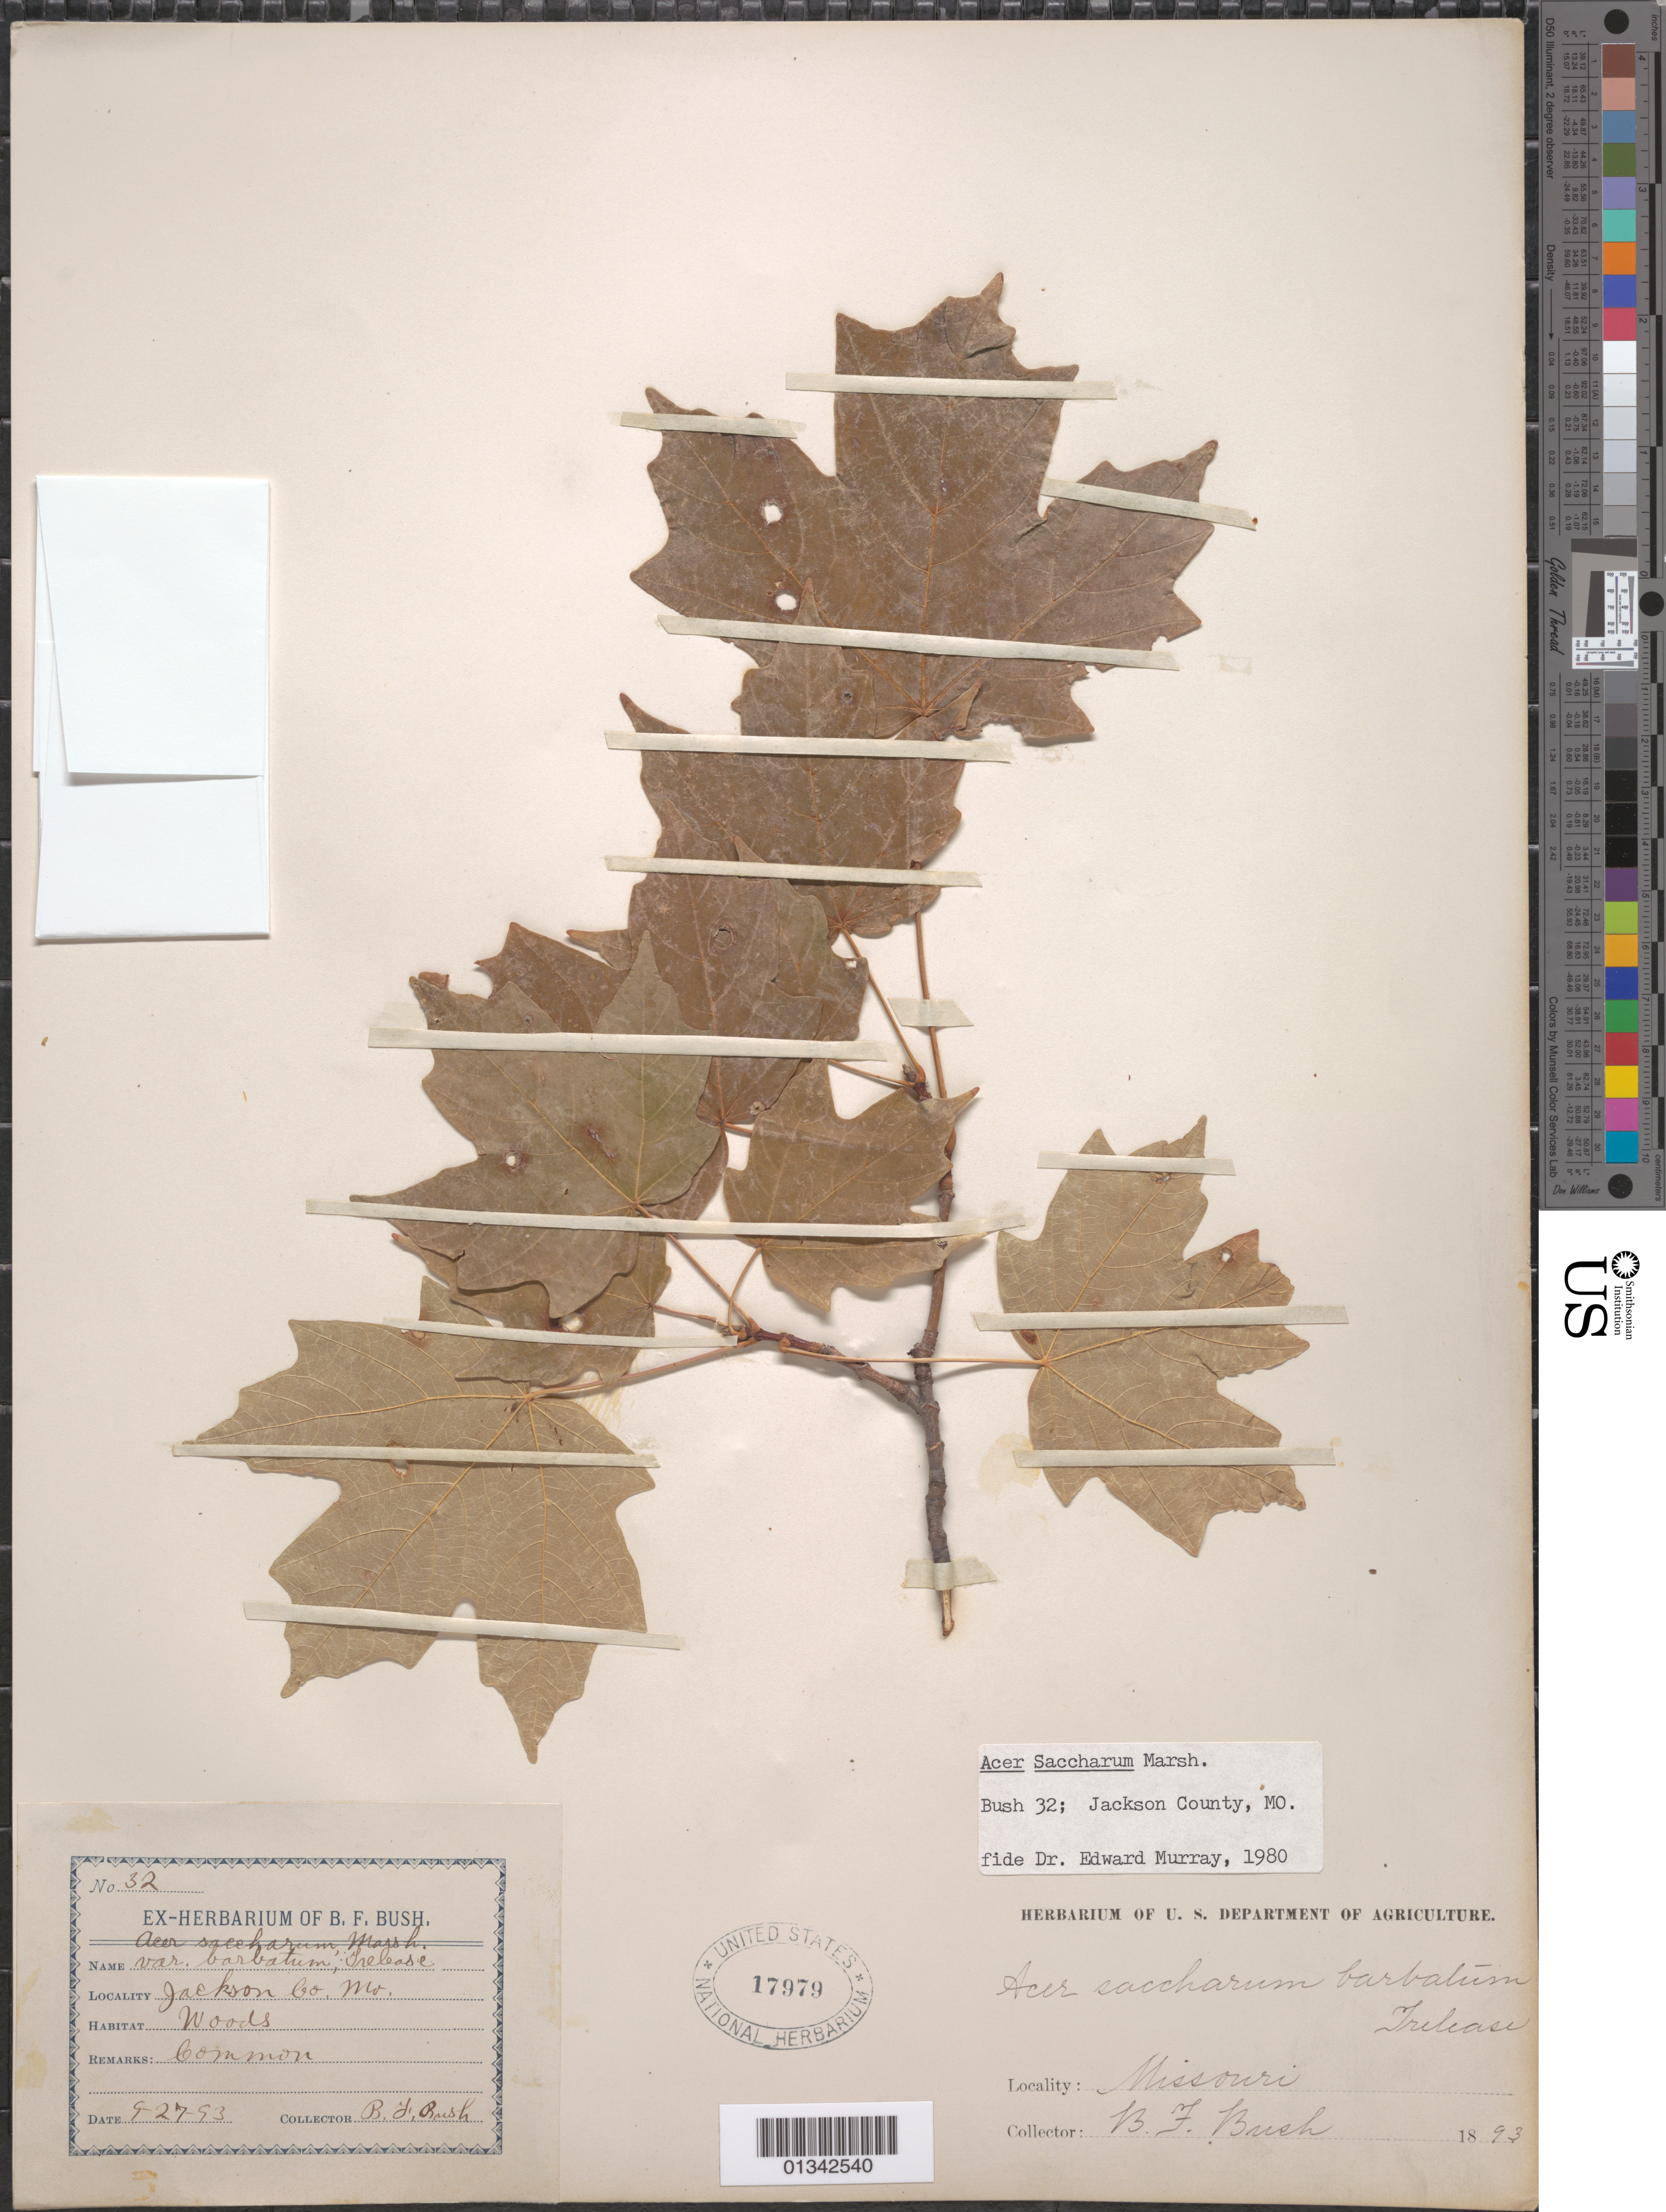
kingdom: Plantae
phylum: Tracheophyta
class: Magnoliopsida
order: Sapindales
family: Sapindaceae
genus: Acer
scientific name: Acer saccharum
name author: Marshall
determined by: Murray, Edward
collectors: B. F. Bush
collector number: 32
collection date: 1893-09-27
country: United States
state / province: Missouri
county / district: Jackson County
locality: Jackson County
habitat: Woods. Common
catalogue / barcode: US 17979